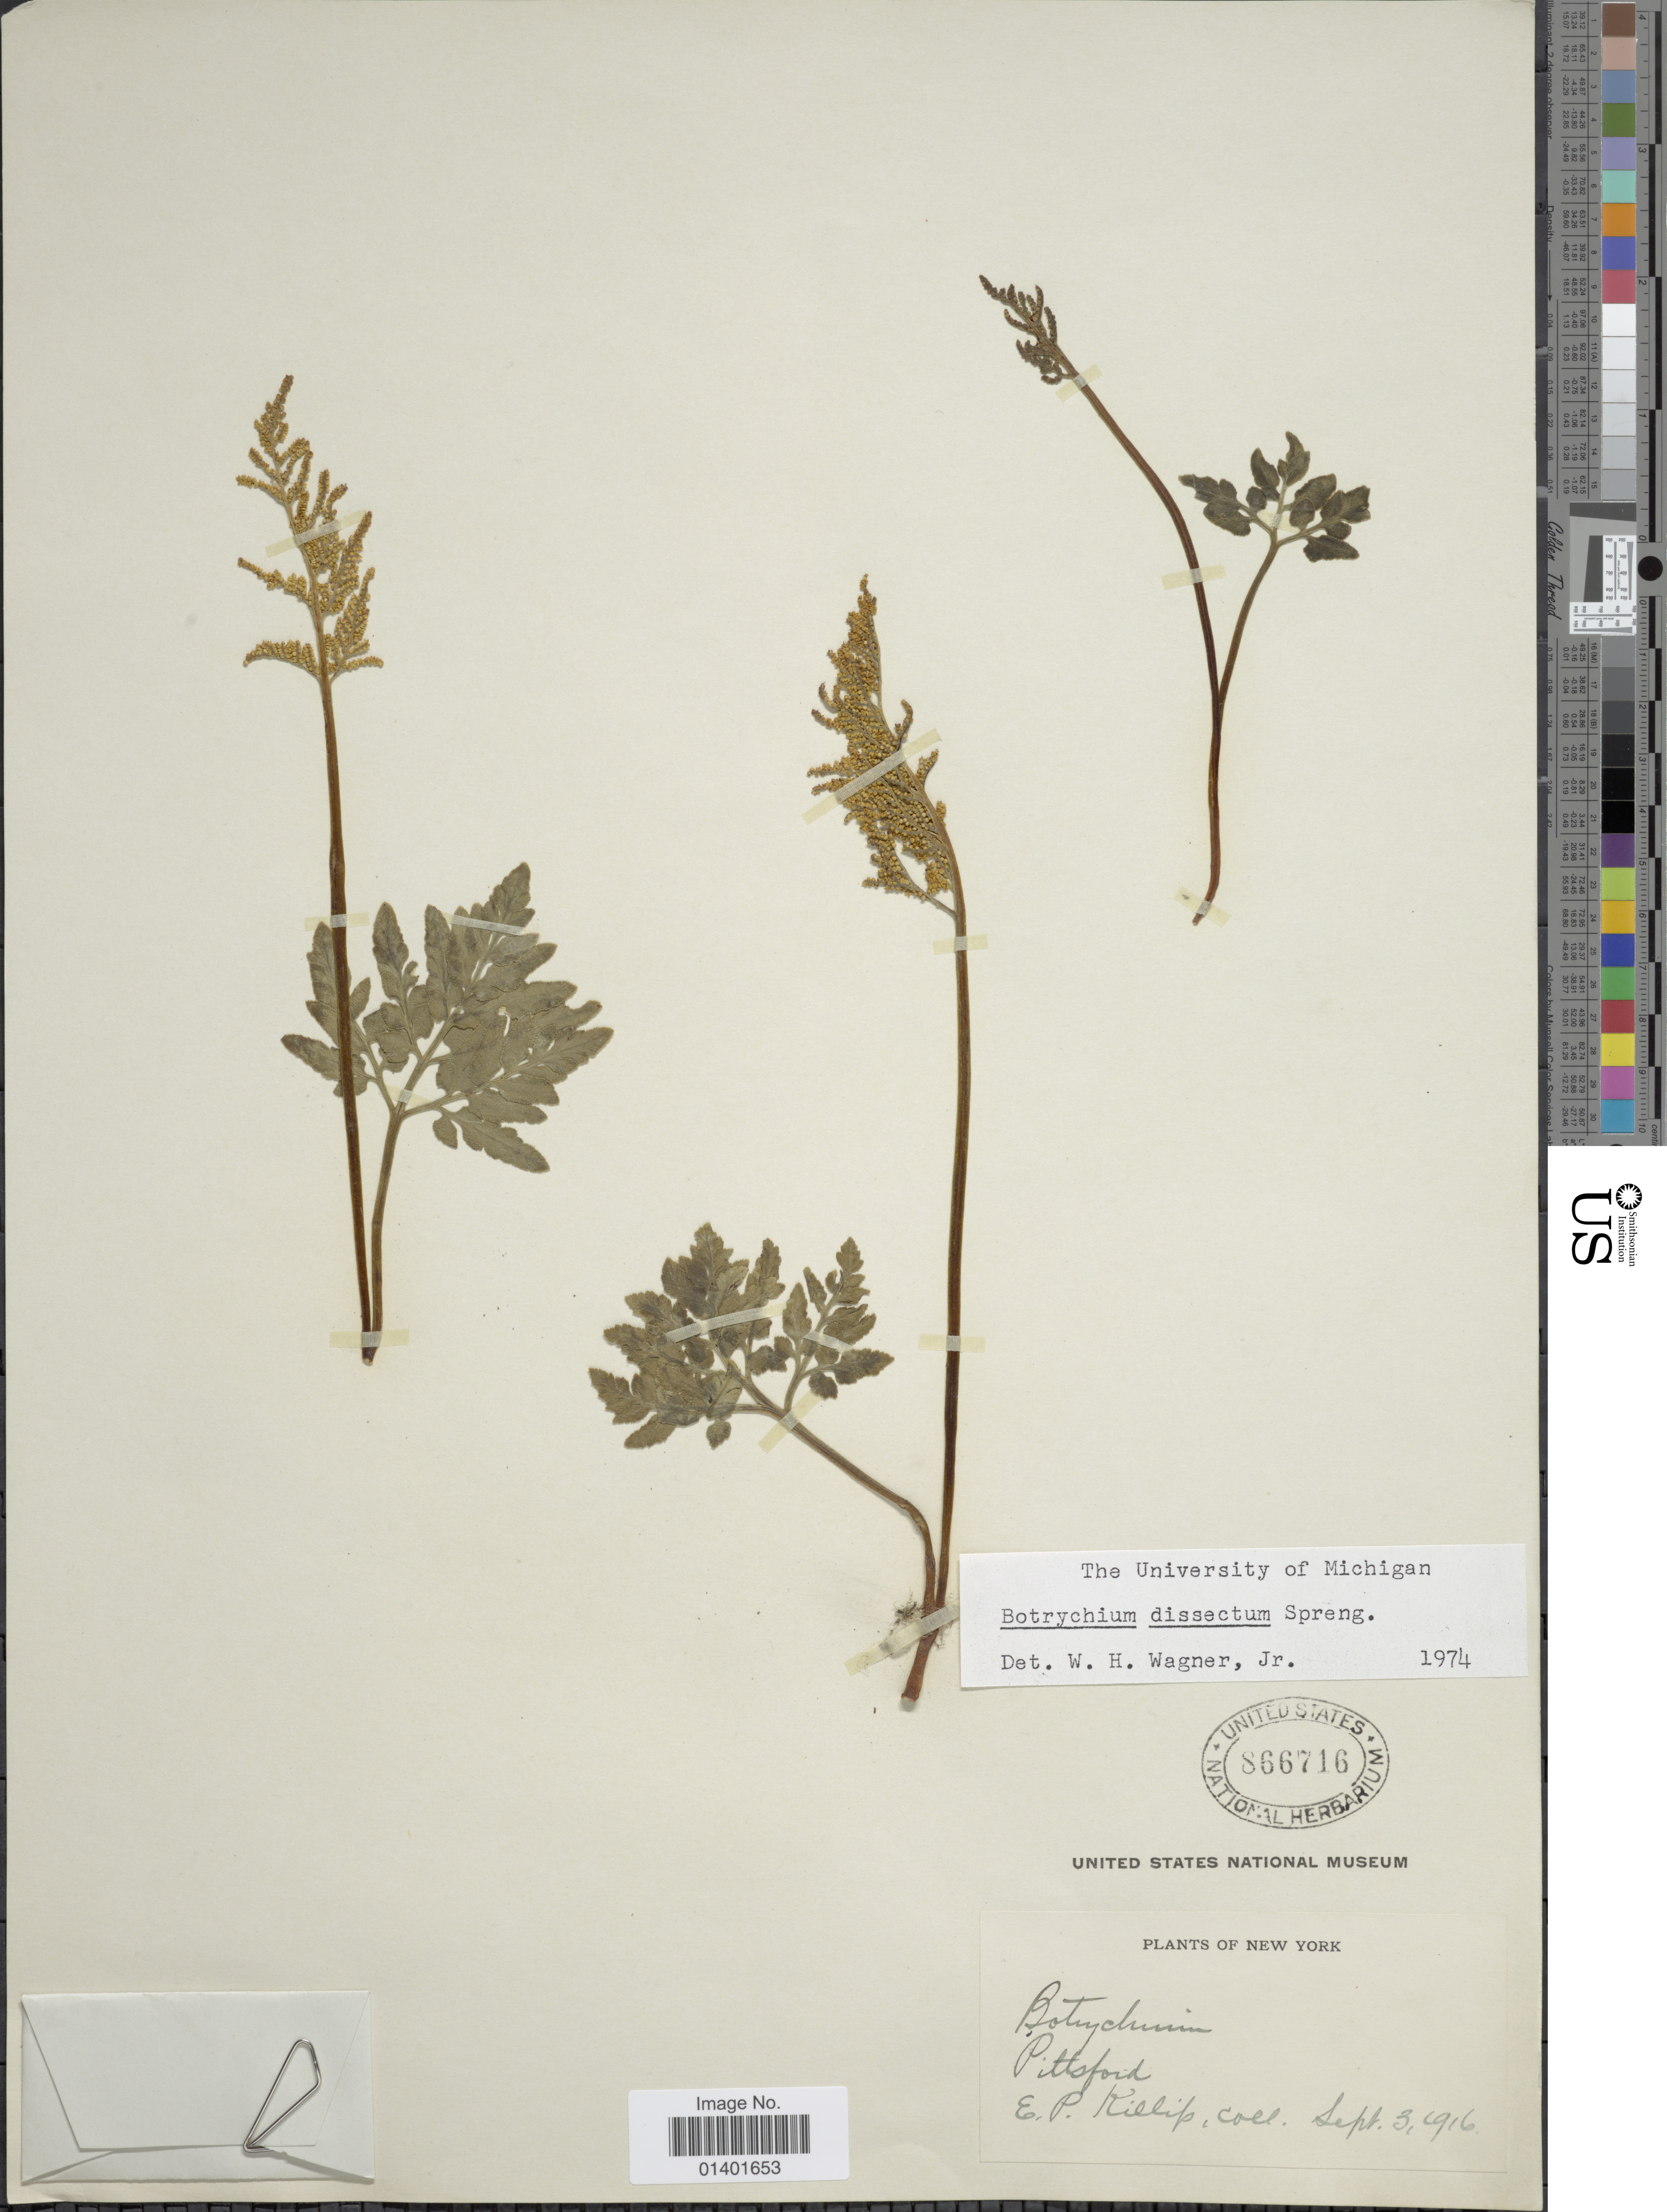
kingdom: Plantae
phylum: Tracheophyta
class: Polypodiopsida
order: Ophioglossales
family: Ophioglossaceae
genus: Botrychium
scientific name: Botrychium dissectum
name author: Spreng.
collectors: E. P. Killip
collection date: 1916-09-03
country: United States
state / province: New York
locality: Pittsford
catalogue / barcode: US 866716